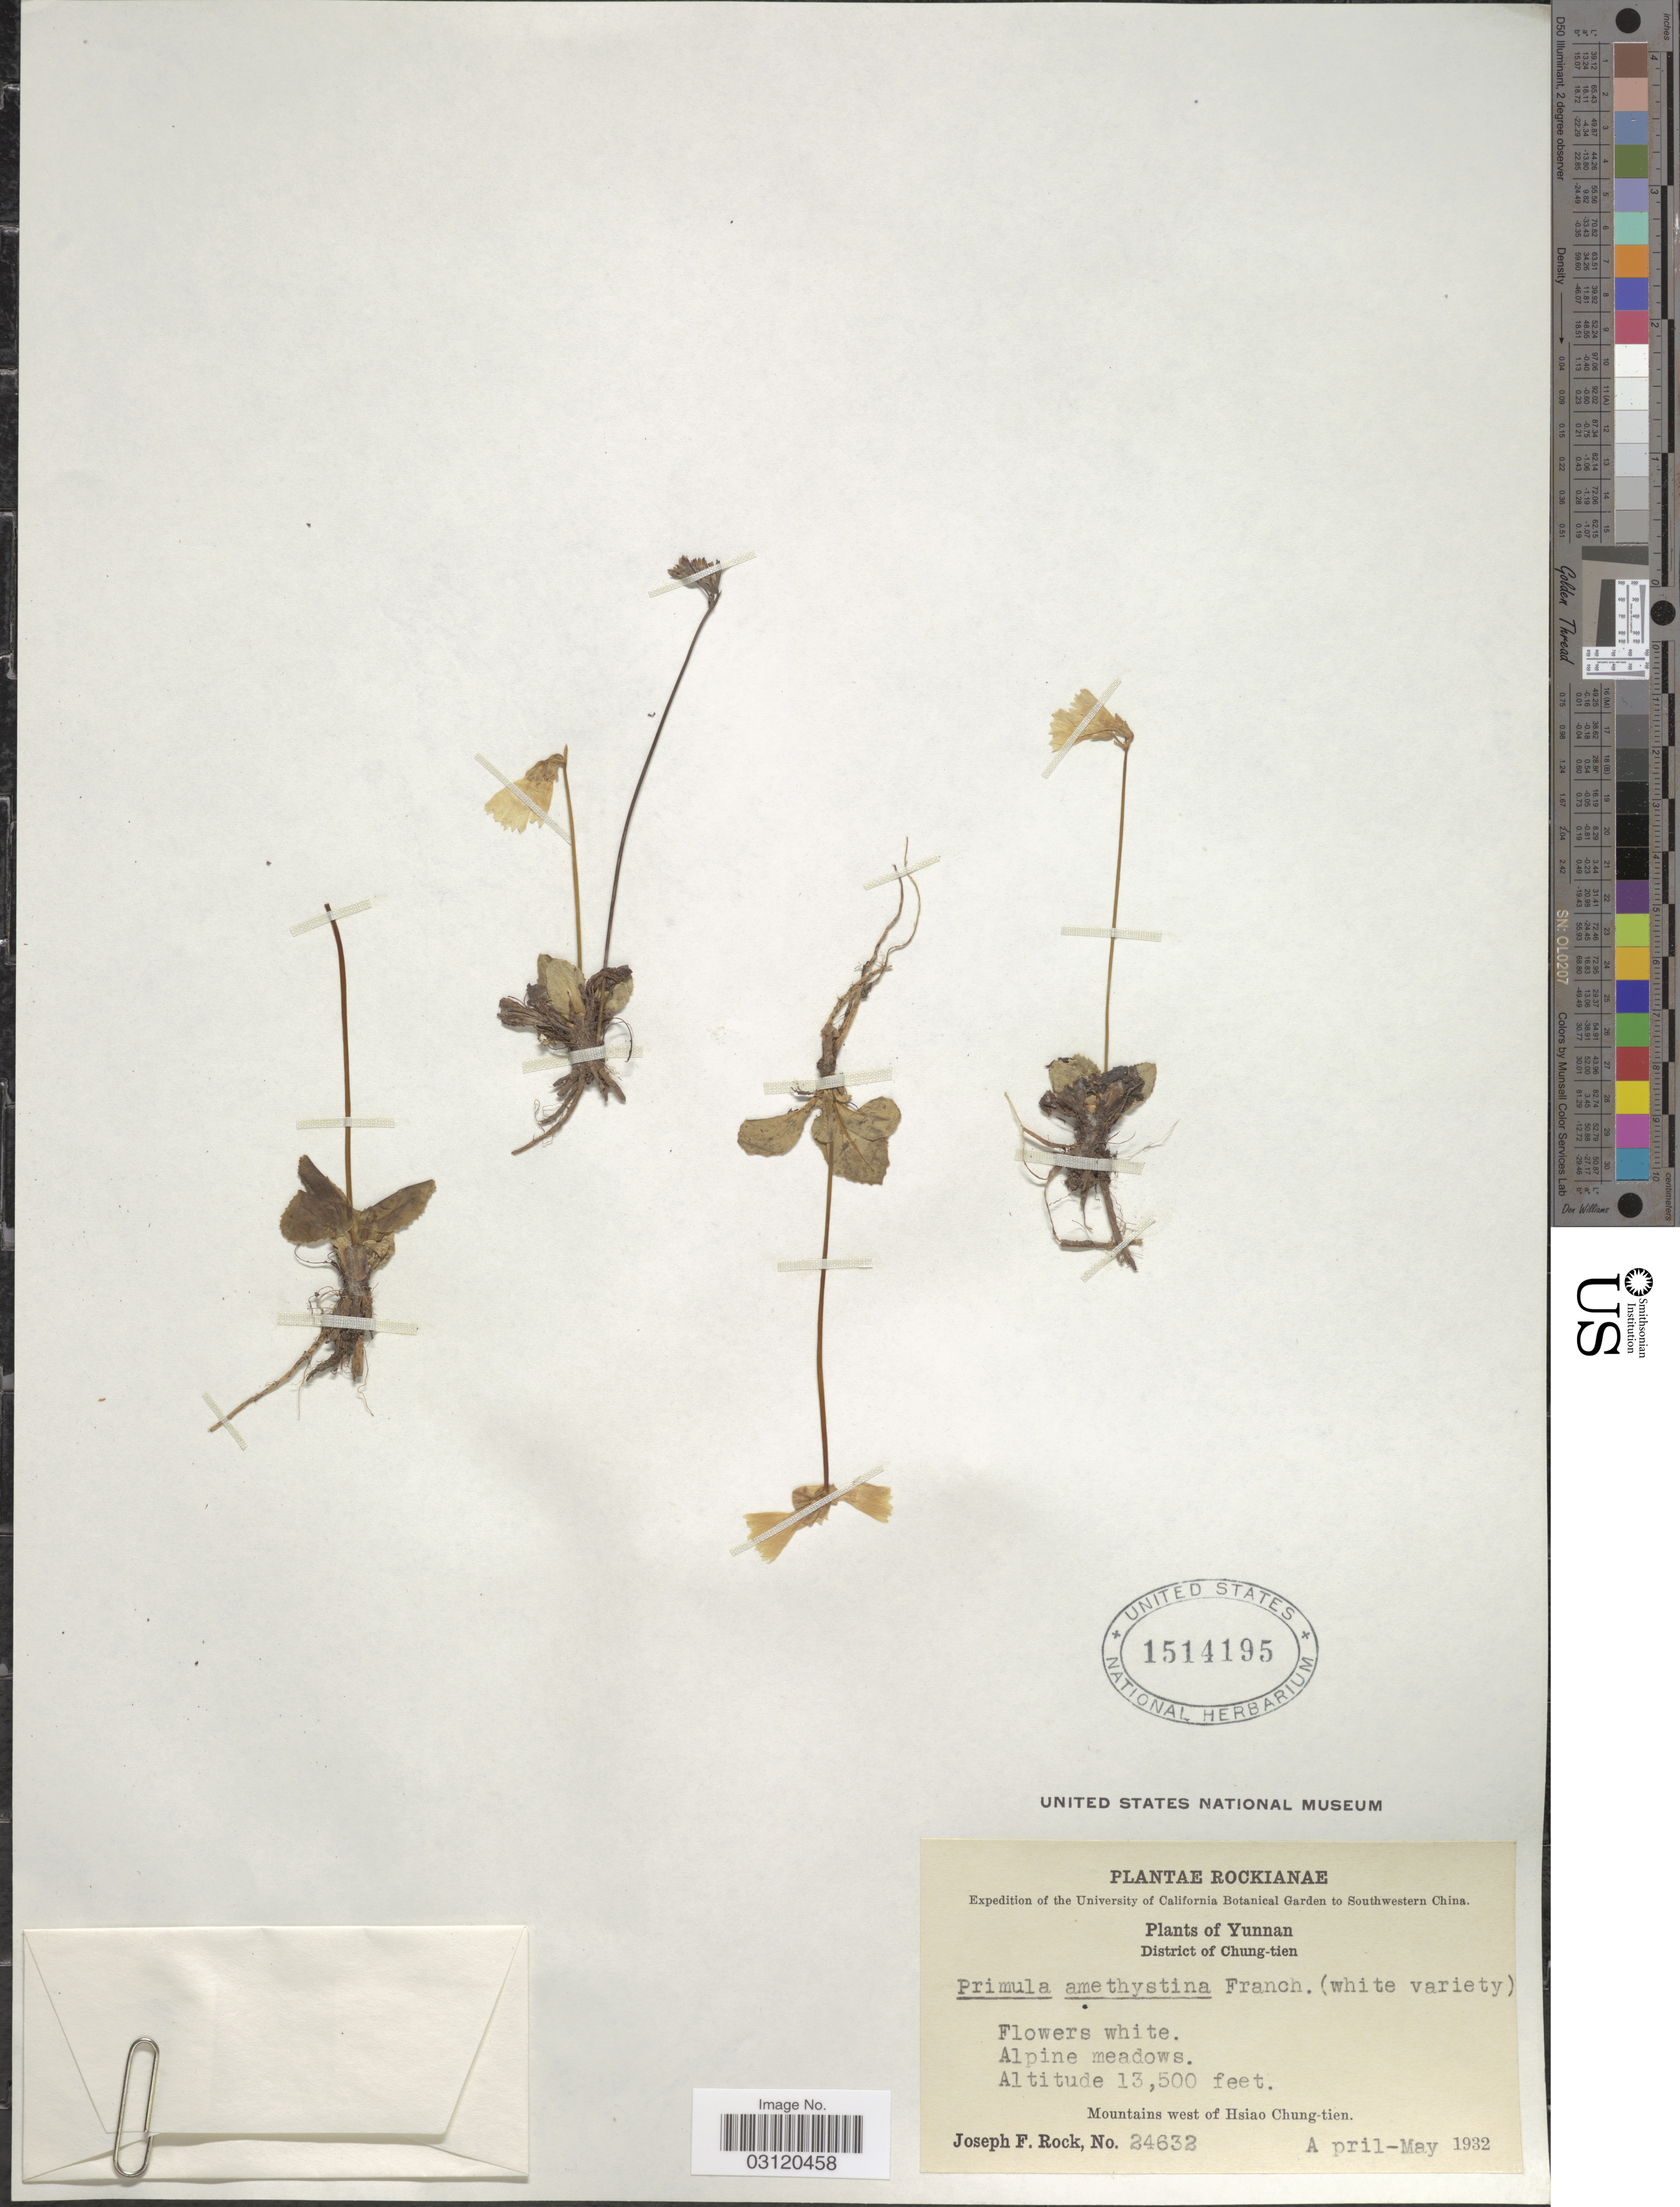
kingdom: Plantae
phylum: Tracheophyta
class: Magnoliopsida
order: Ericales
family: Primulaceae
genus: Primula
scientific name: Primula amethystina subsp. brevifolia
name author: (Forrest) W.W. Sm. & Forrest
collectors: J. F. Rock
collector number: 24632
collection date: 1932-04/1932-05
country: China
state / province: Yunnan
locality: Southwestern China. District of Chung-tien. Mountains west of Hsiao Chung-tien.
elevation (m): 4115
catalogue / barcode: US 1514195